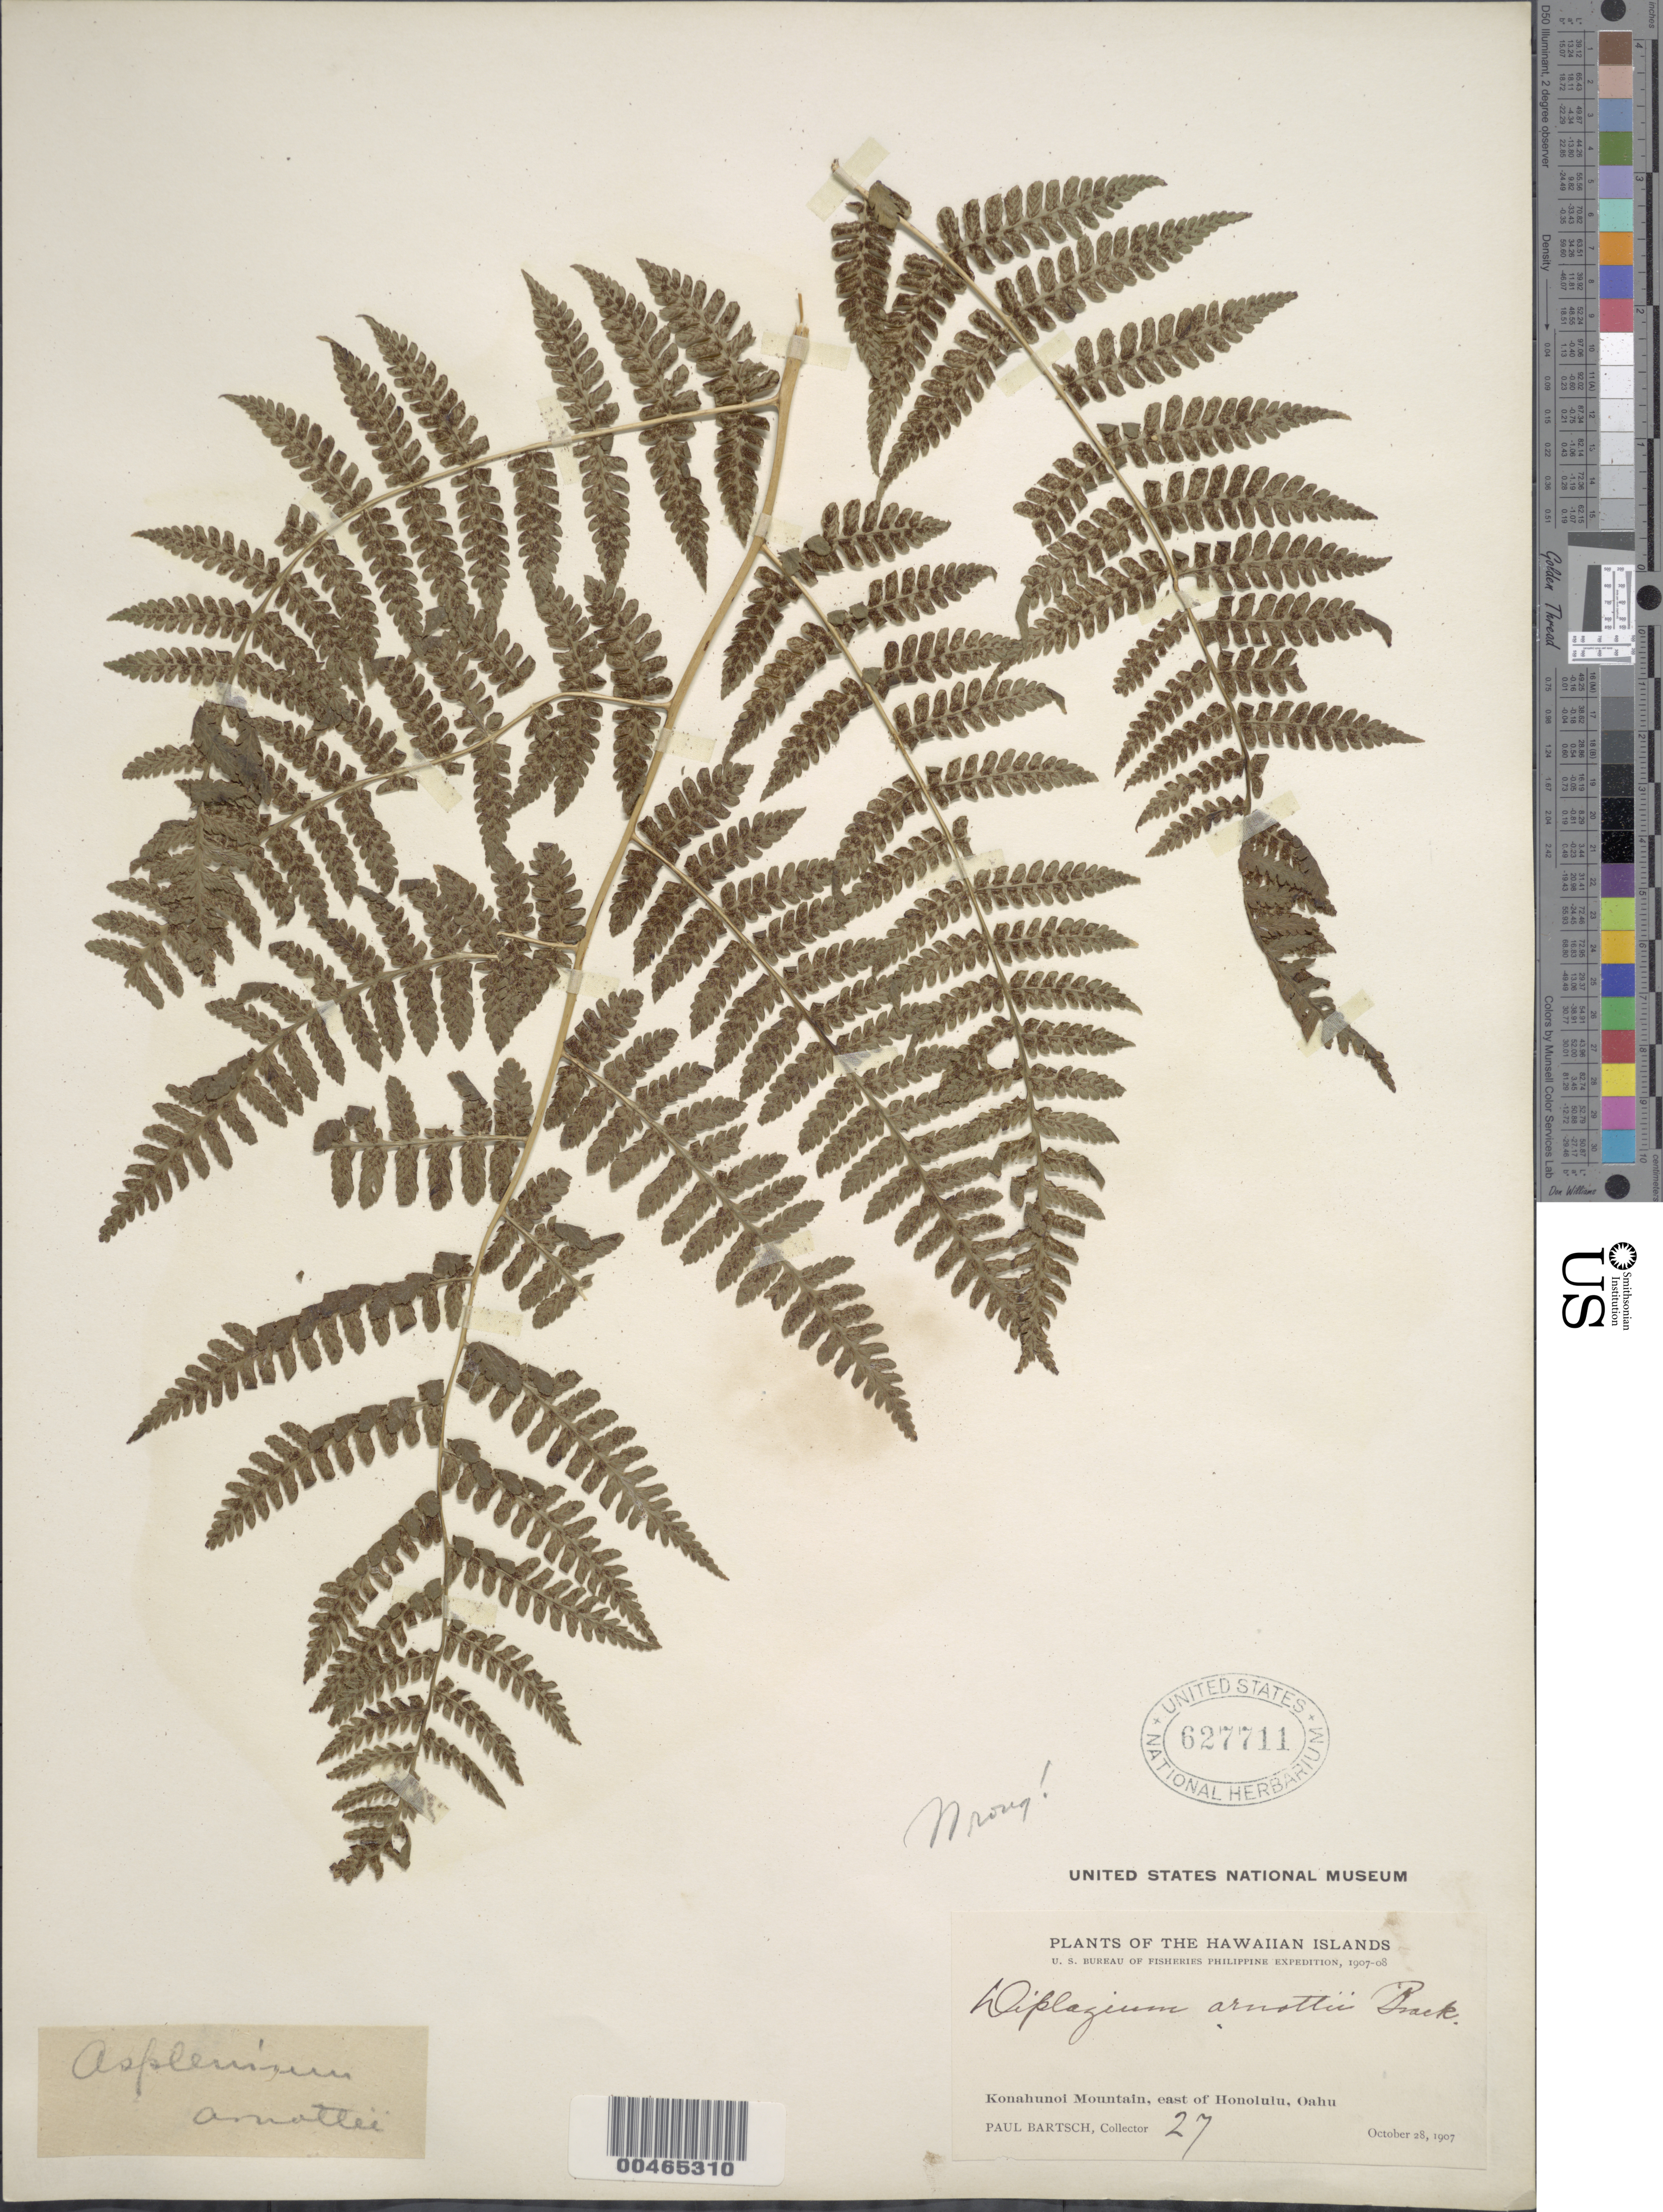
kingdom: Plantae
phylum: Tracheophyta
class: Polypodiopsida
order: Polypodiales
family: Athyriaceae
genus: Diplazium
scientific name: Diplazium sandwichianum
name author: (C. Presl) Diels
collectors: P. Bartsch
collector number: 27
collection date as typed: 28 Oct 1907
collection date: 1907-10-28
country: United States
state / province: Hawaii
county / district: Honolulu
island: Oahu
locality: Konahunoi Mountain, E of Honolulu, Oahu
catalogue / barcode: US 627711